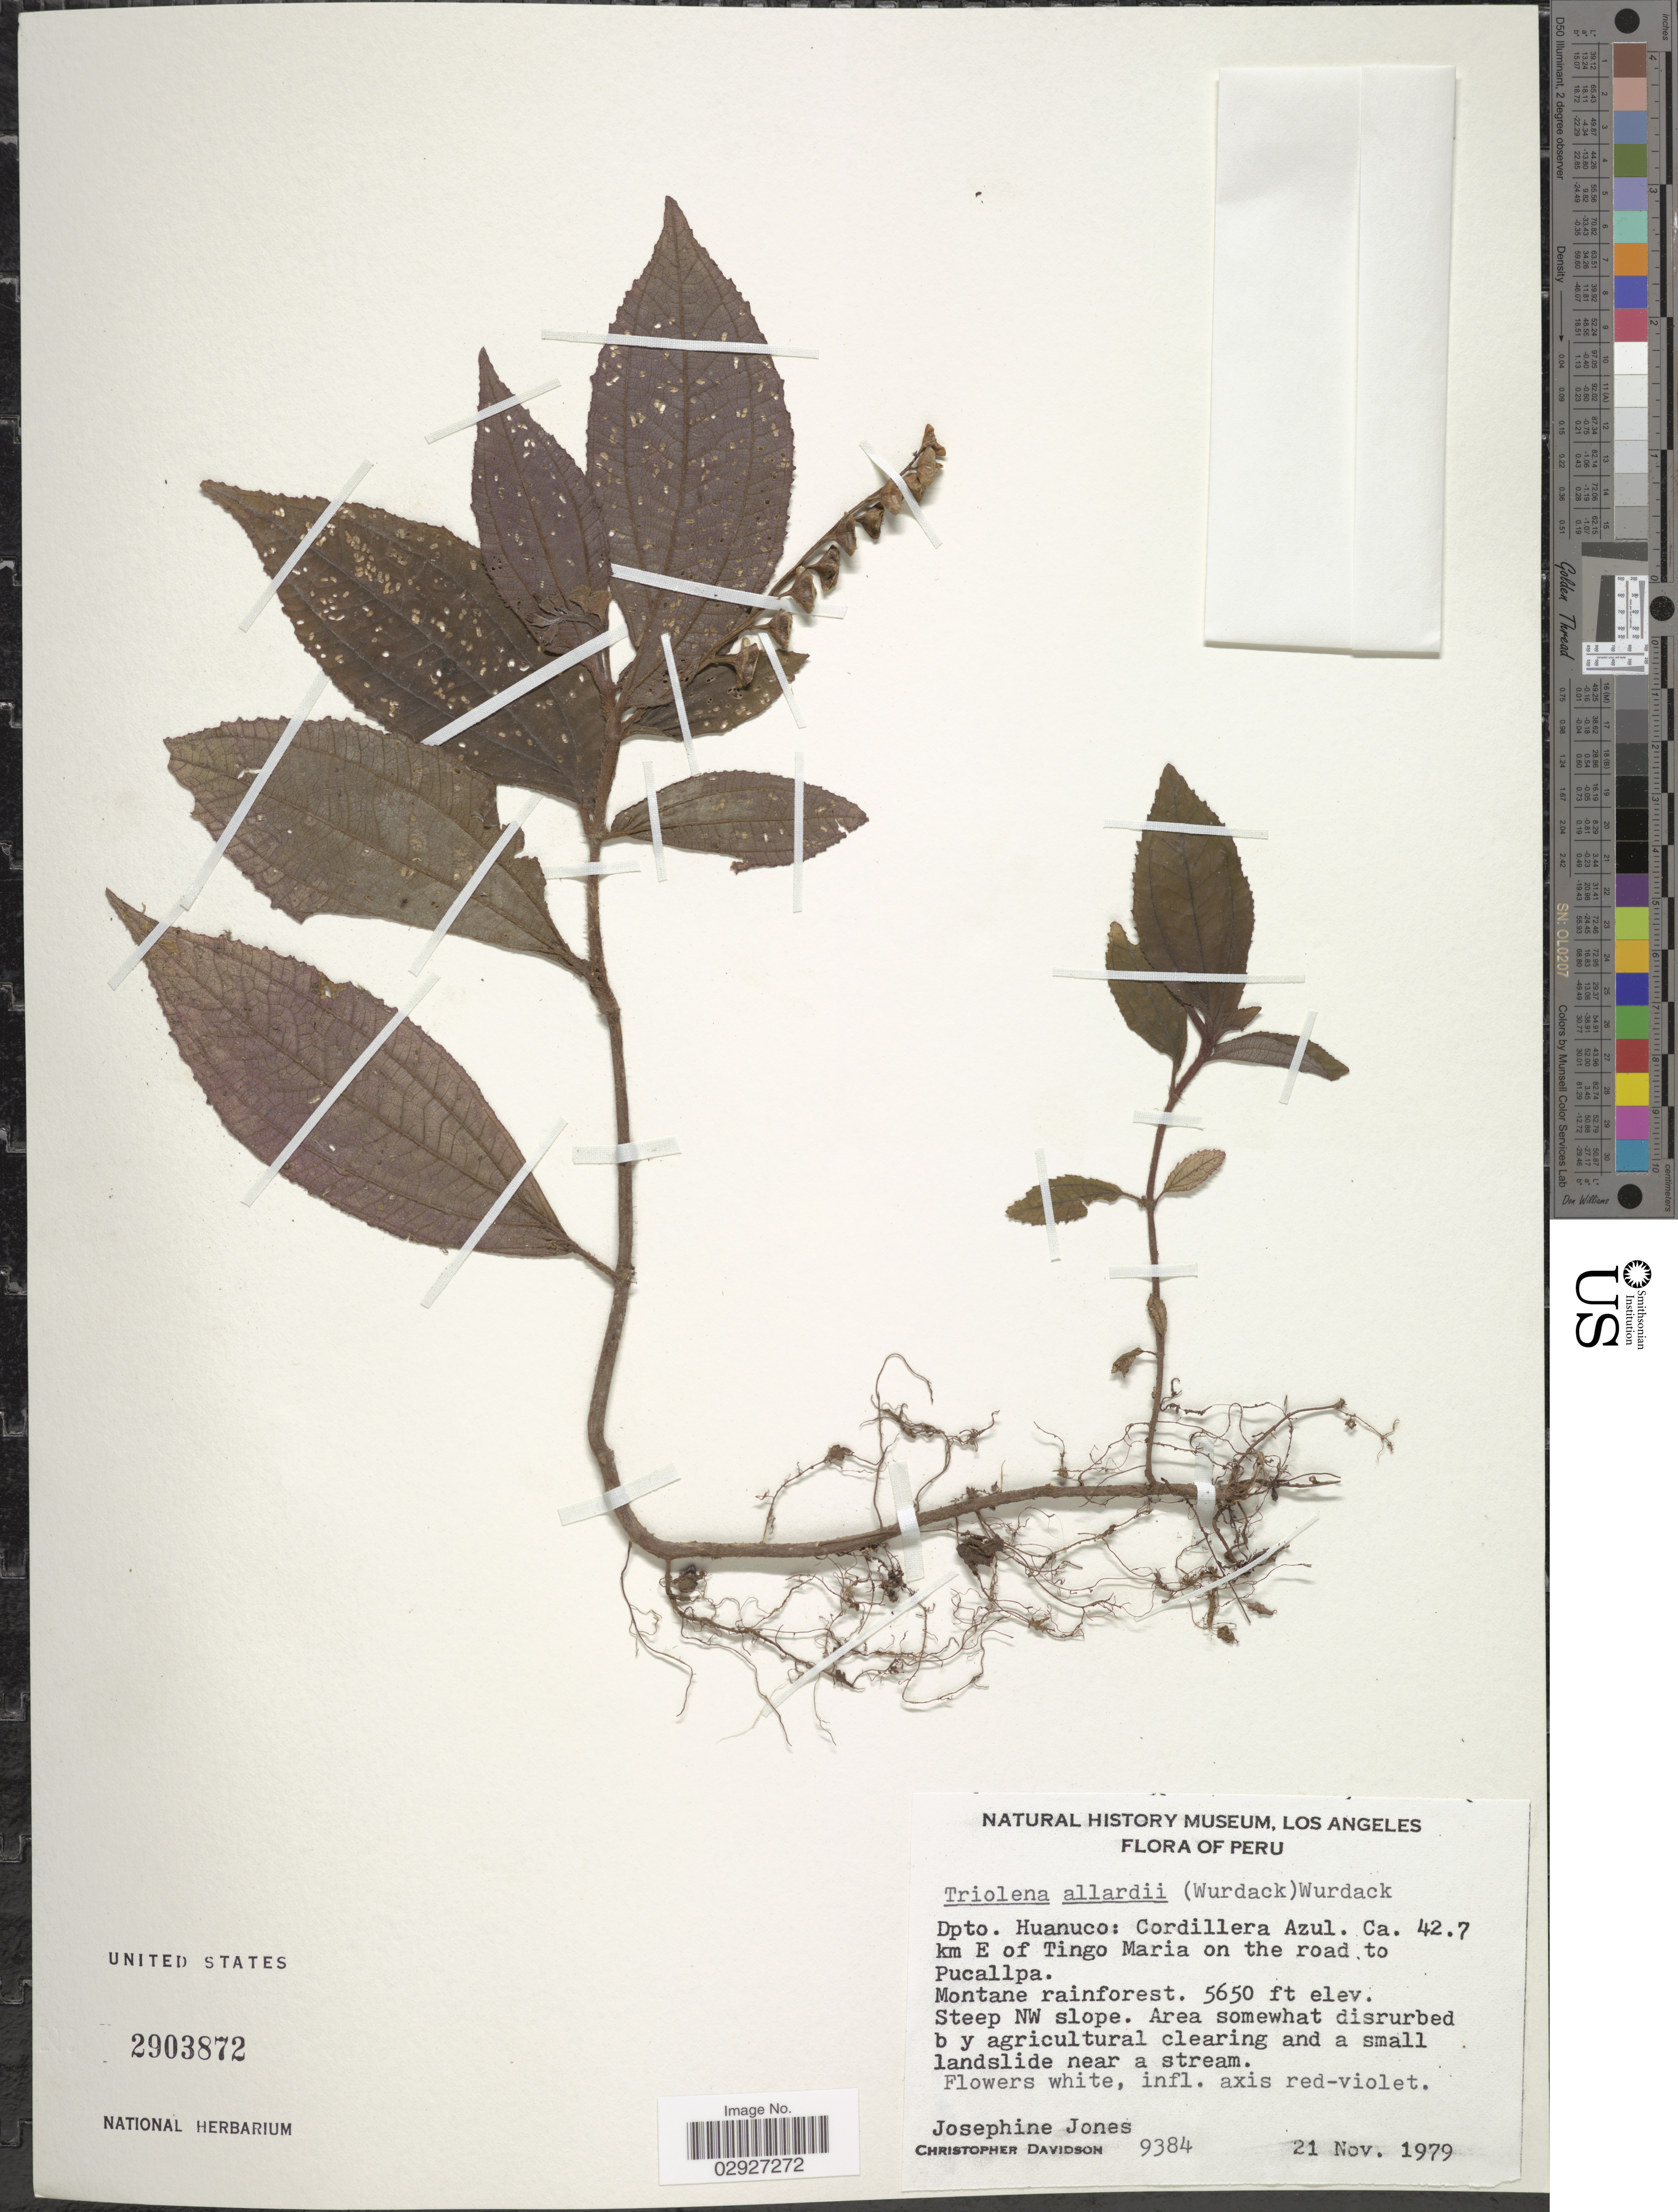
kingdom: Plantae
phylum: Tracheophyta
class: Magnoliopsida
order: Myrtales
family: Melastomataceae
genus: Triolena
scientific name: Triolena allardii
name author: (Wurdack) Wurdack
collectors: J. Jones & C. Davidson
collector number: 9384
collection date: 1979-11-21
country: Peru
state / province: Huánuco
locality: Dpto. Huanuco: Cordillera Azul, Ca. 42.7 km E of Tingo Maria on the road to Pucallpa, Steep W slope.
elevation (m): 1722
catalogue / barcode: US 2903872